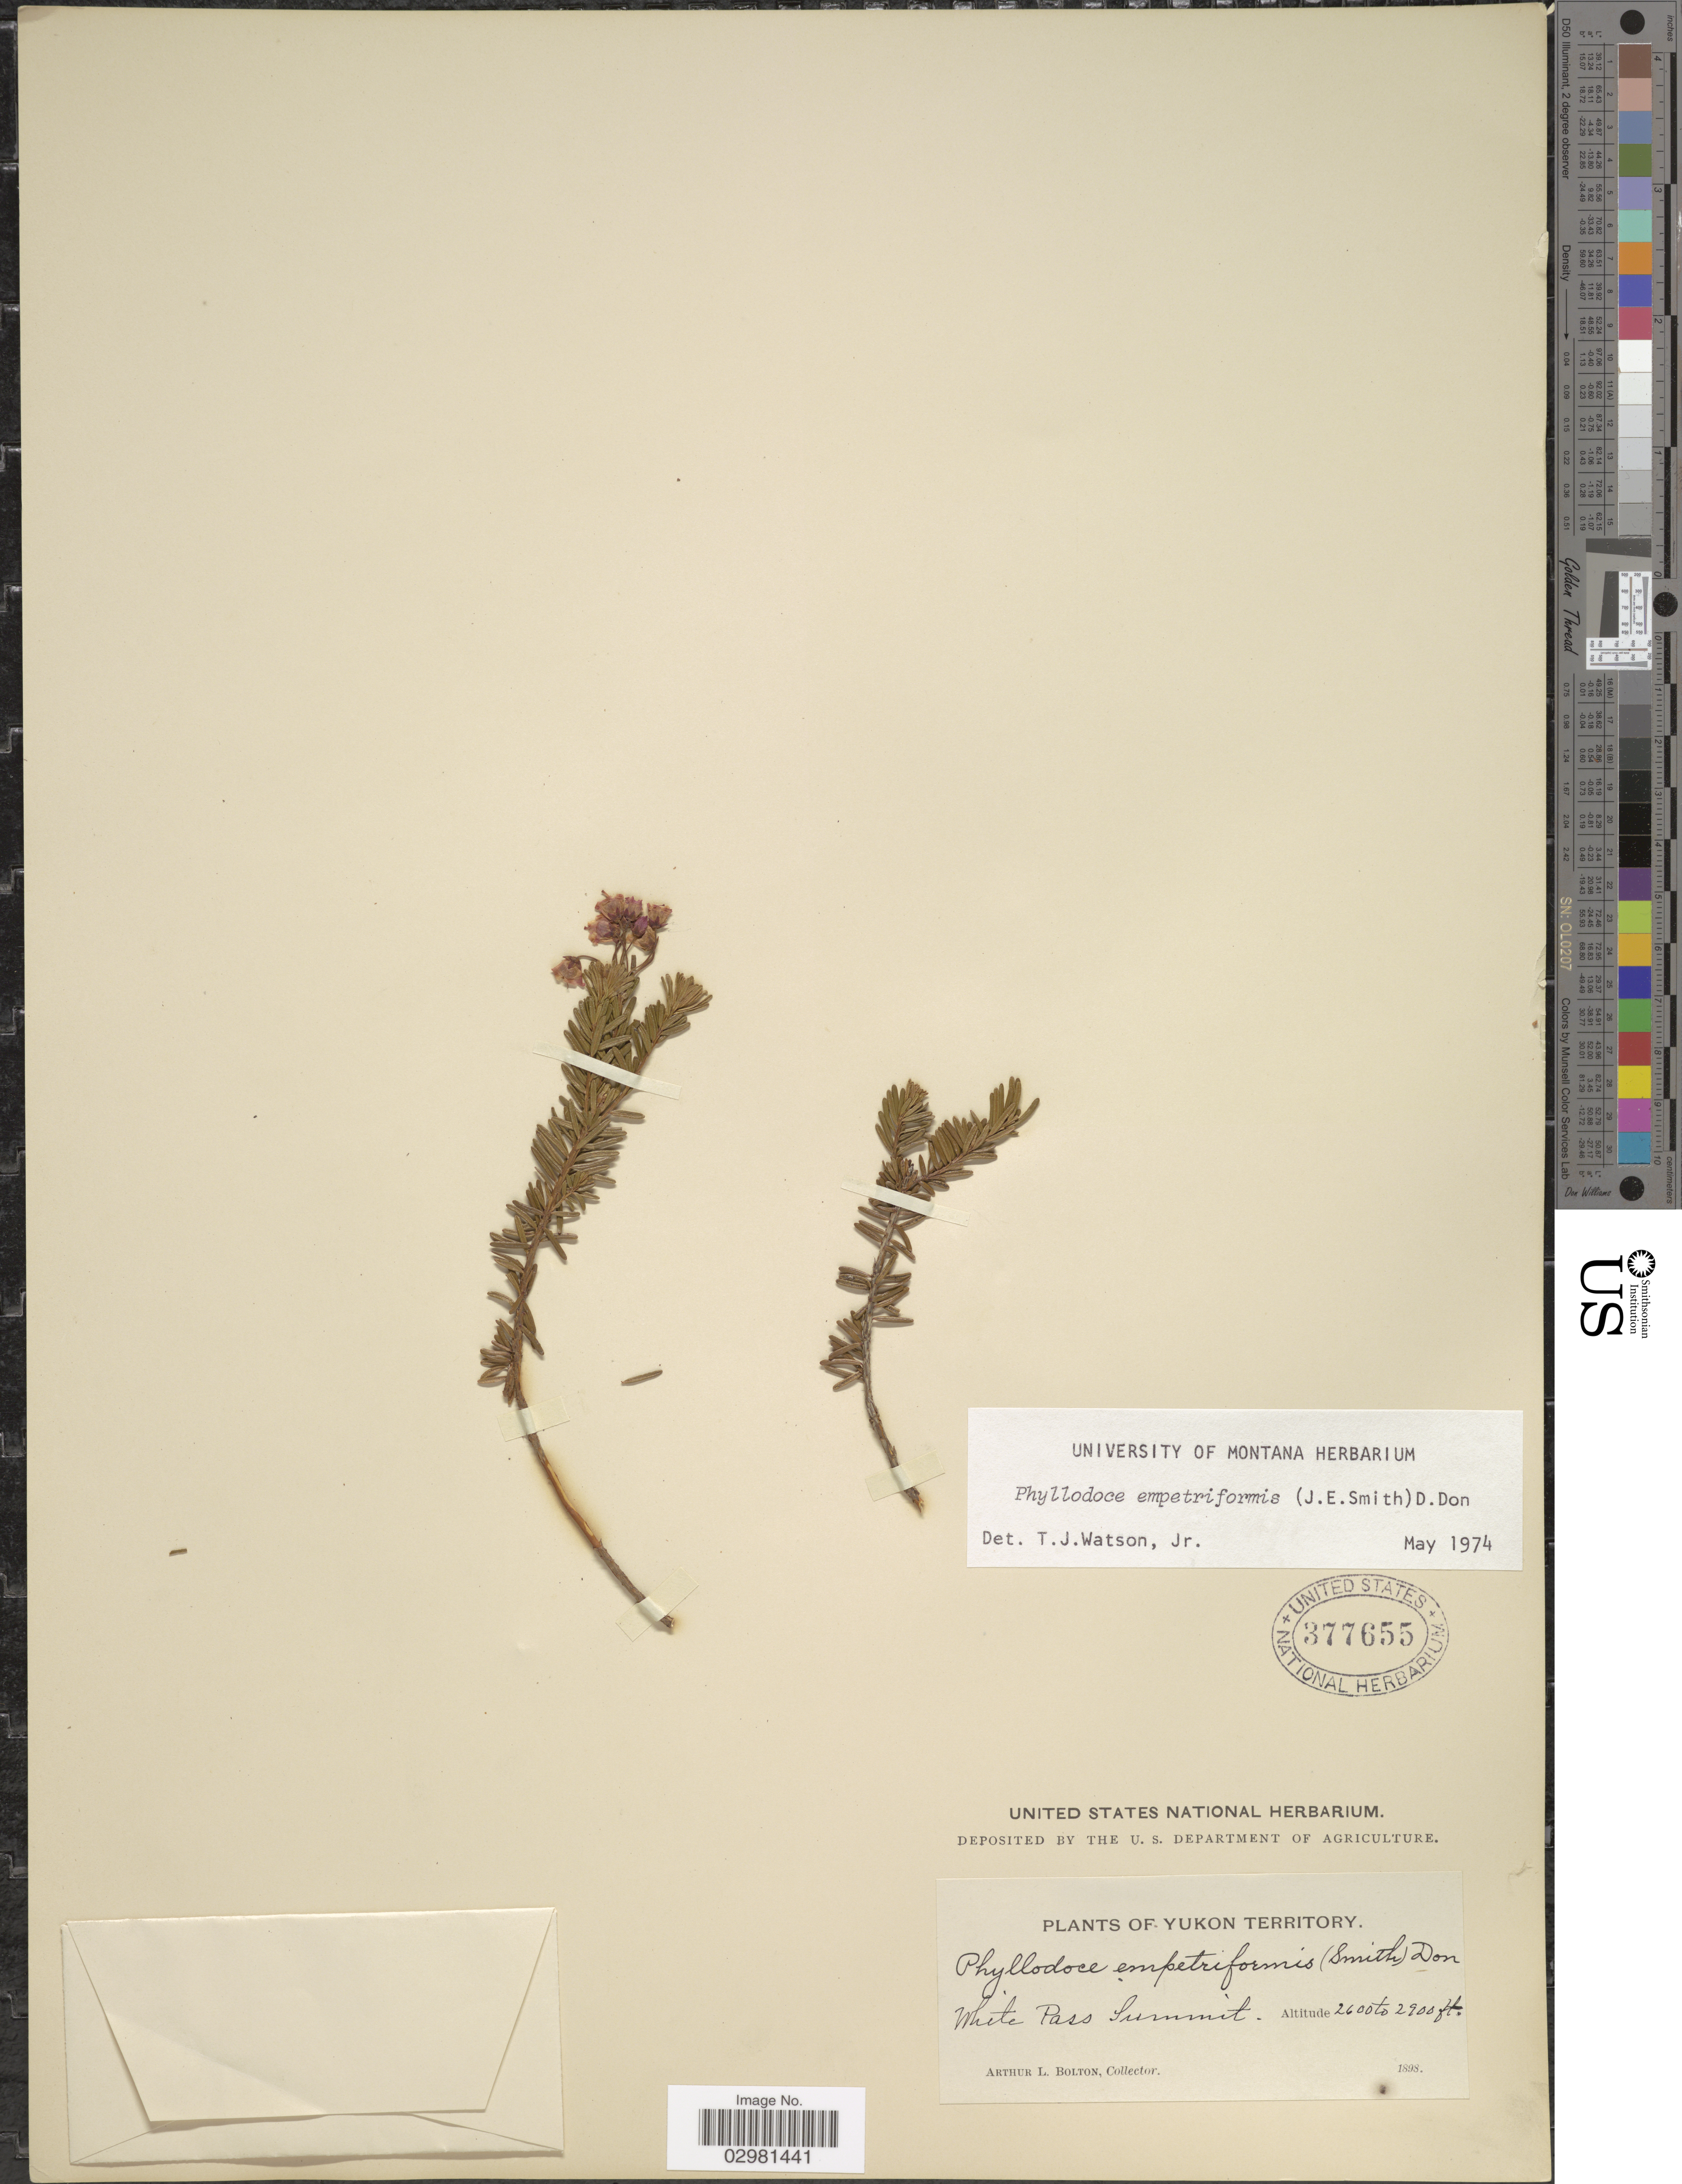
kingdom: Plantae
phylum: Tracheophyta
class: Magnoliopsida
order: Ericales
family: Ericaceae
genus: Phyllodoce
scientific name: Phyllodoce empetiformis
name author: (Small) D. Don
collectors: A. Bolton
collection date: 1898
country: Canada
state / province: Yukon Territory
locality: White Pass Summit.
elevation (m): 792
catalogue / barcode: US 377655